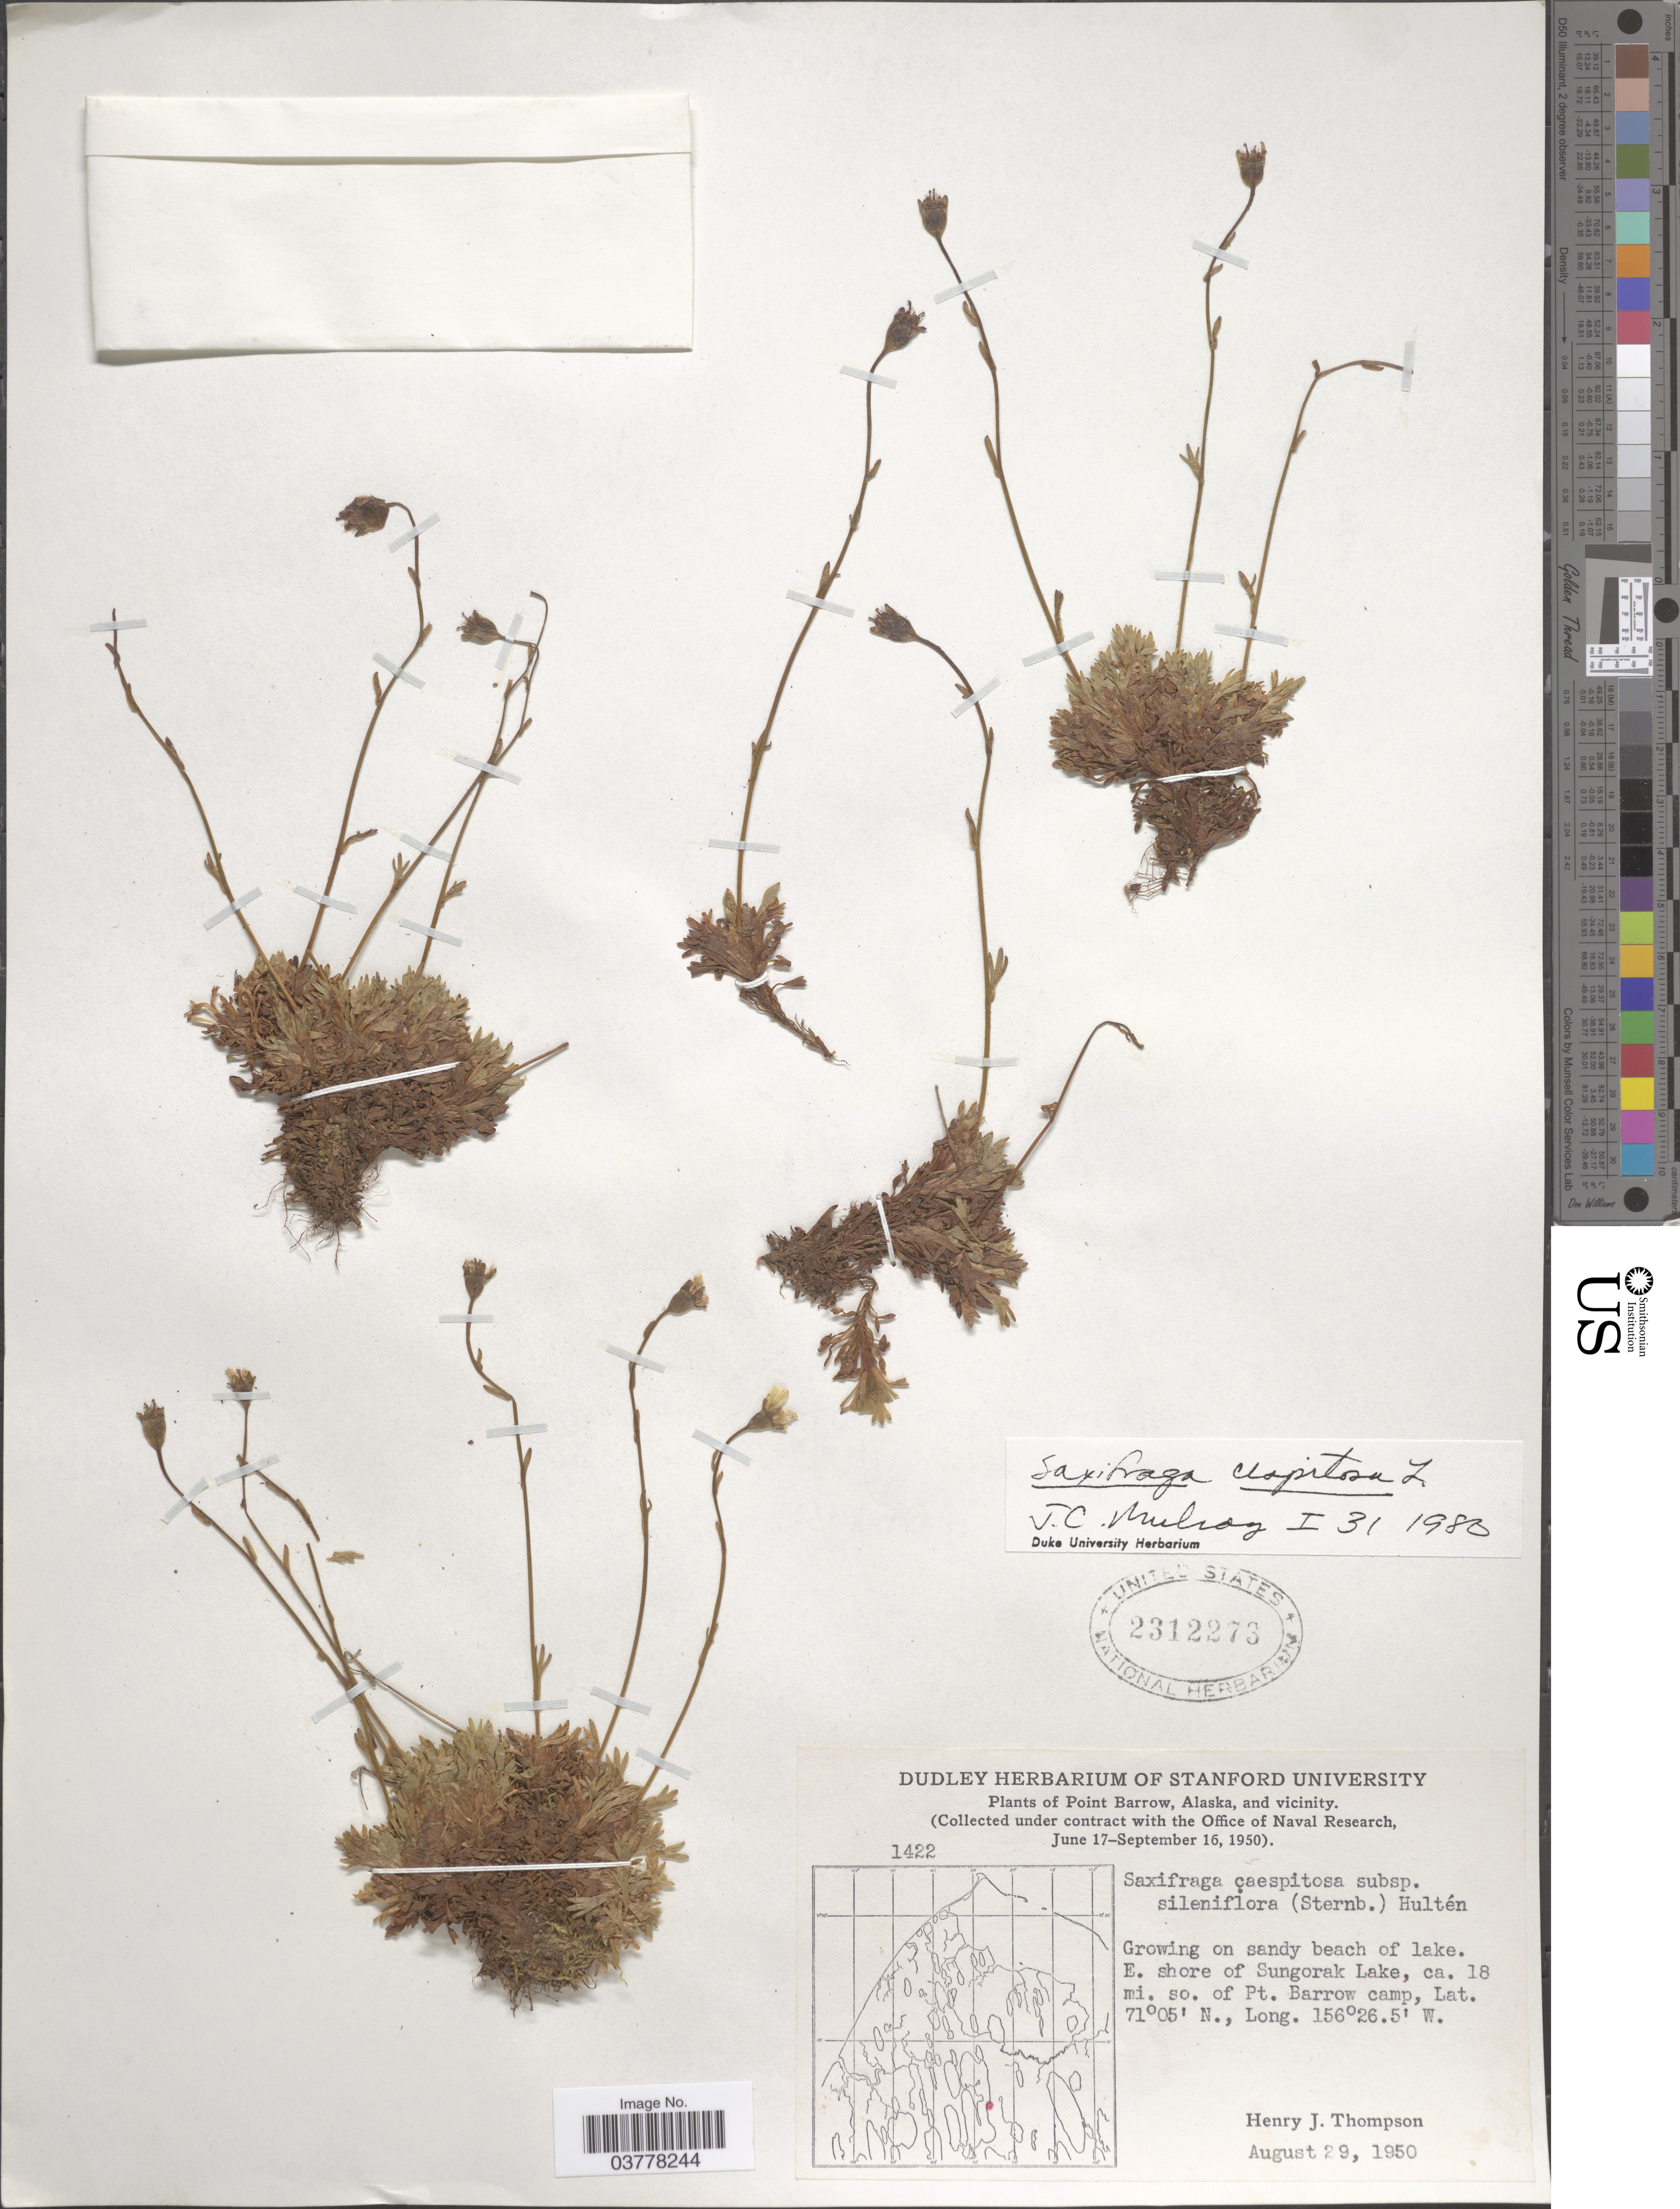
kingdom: Plantae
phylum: Tracheophyta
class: Magnoliopsida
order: Saxifragales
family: Saxifragaceae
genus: Saxifraga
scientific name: Saxifraga caespitosa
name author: L.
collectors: H. J. Thompson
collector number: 1422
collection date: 1950-08-29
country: United States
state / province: Alaska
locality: Point Barrow, Alaska, and vicinity. On sandy beach of lake. E. shore of Sungorak Lake, ca. 18 mi. so. of Pt. Barrow camp.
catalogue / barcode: US 2312273